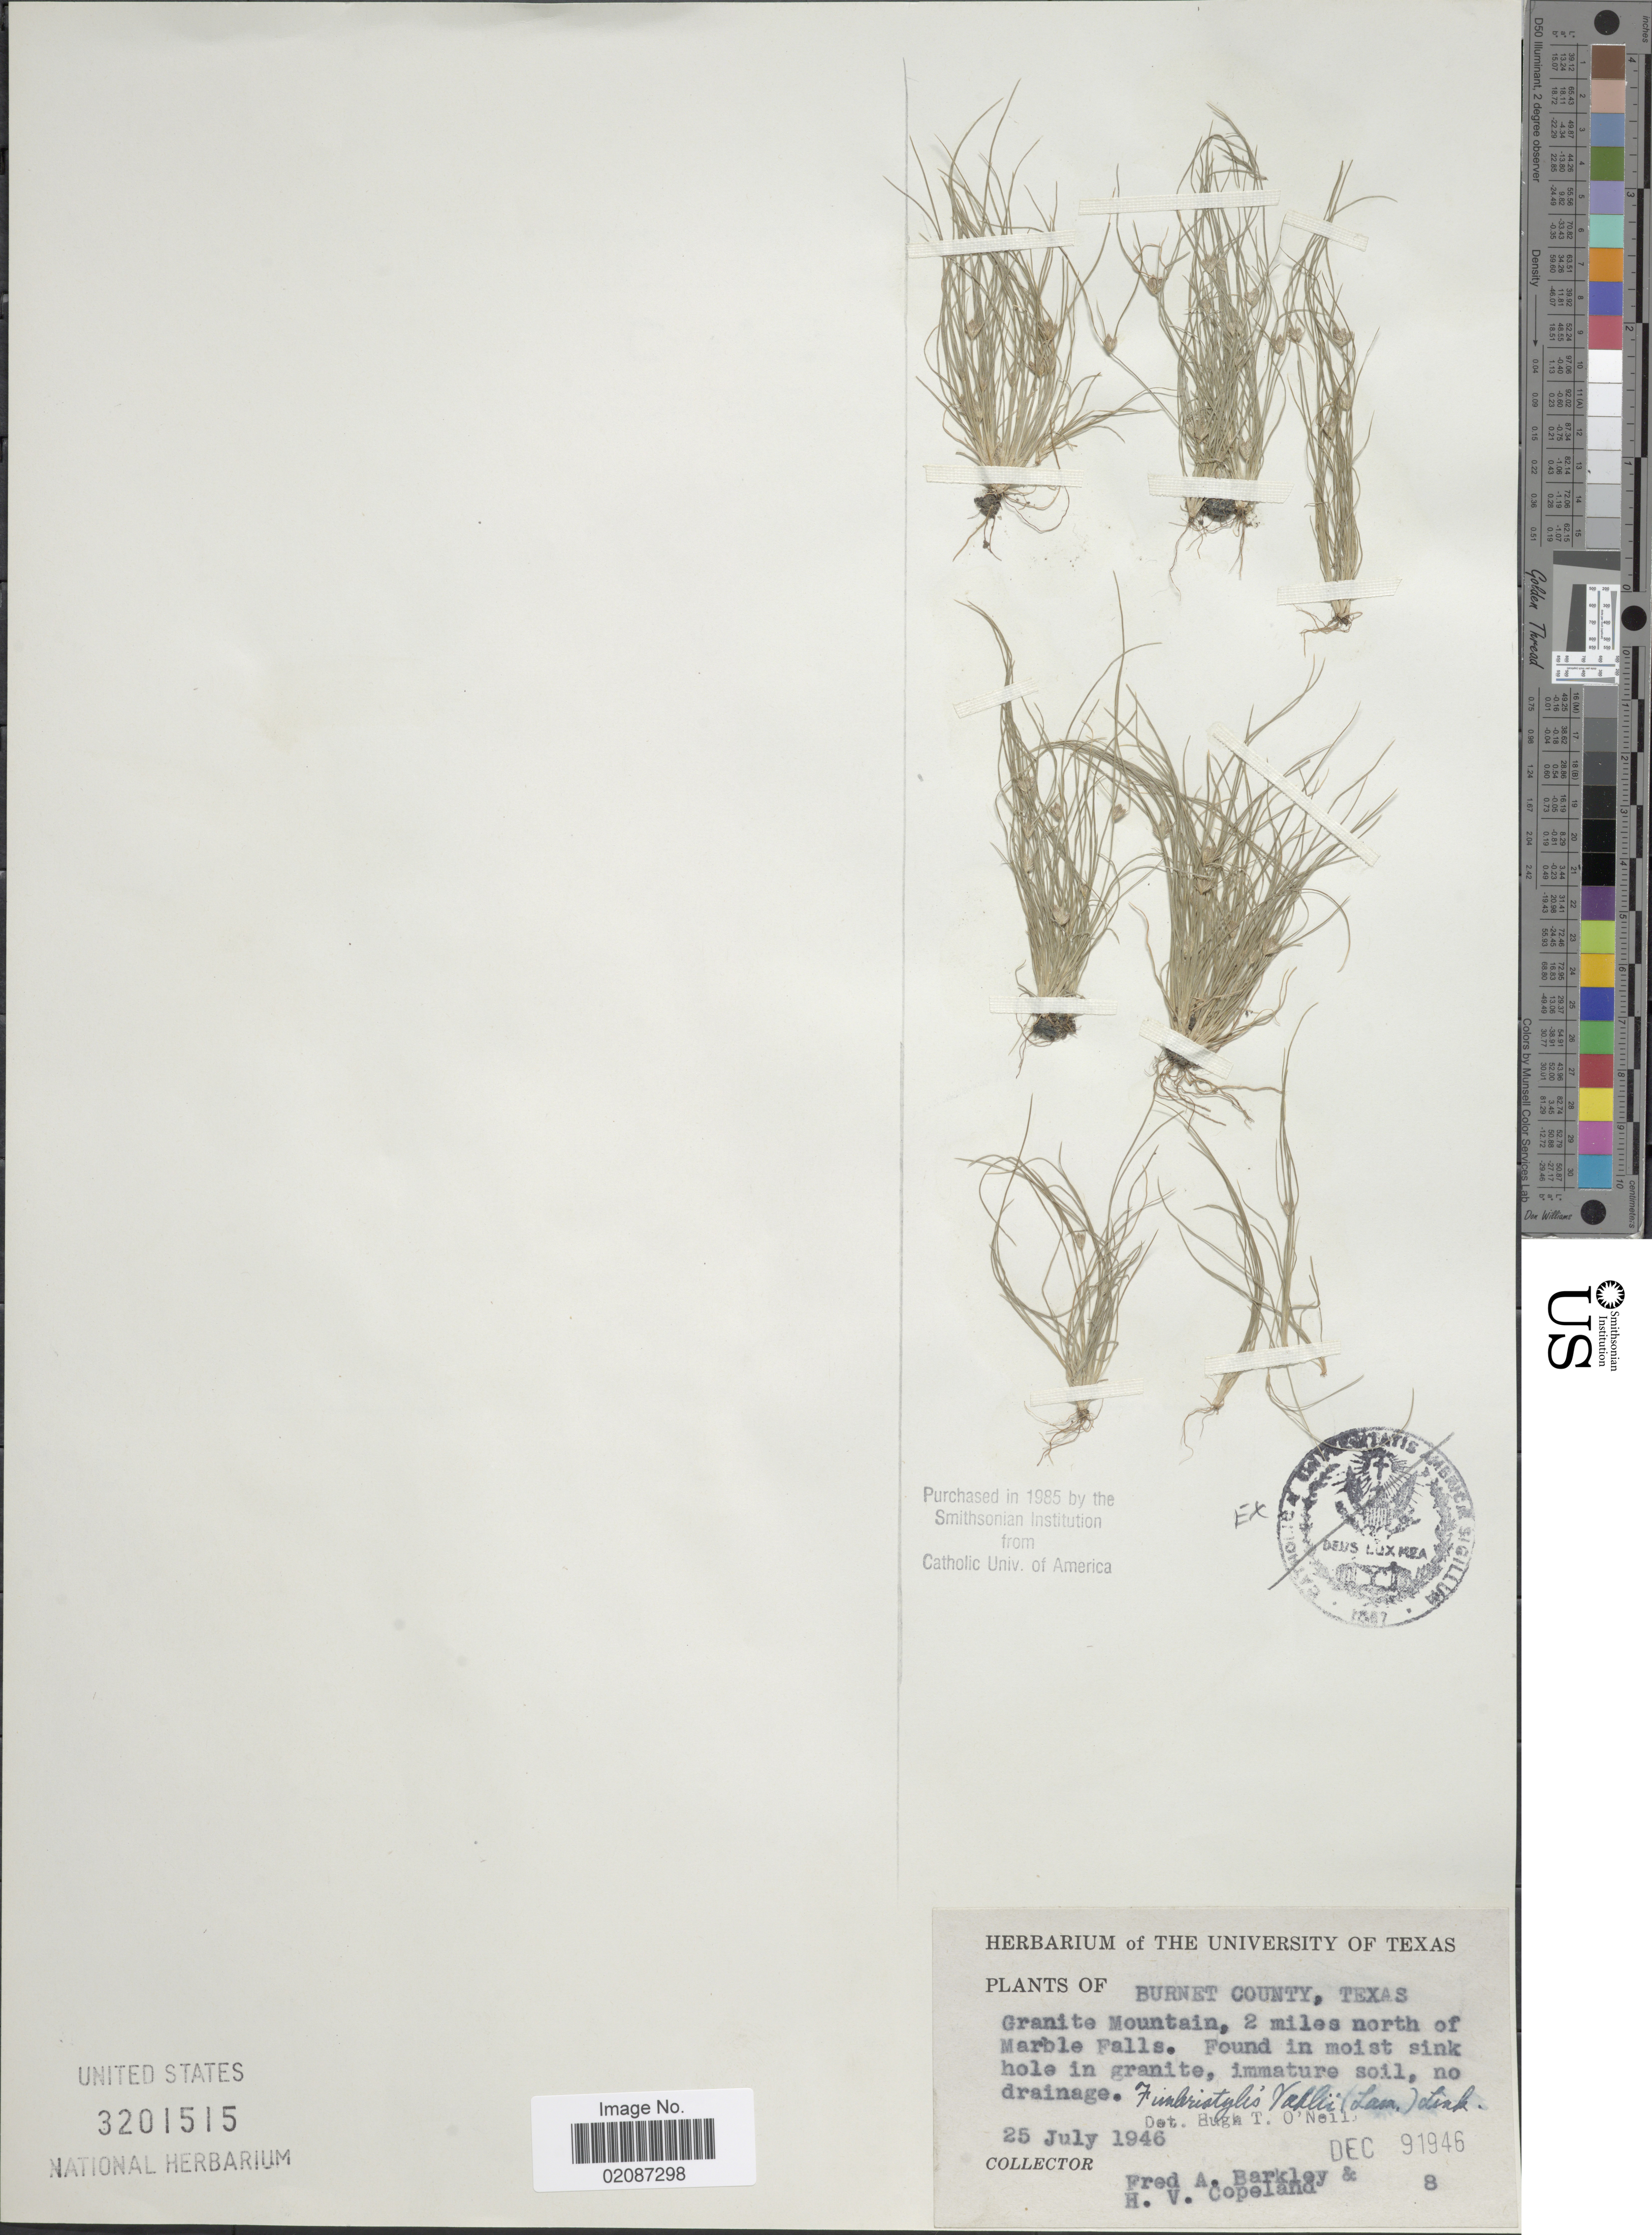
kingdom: Plantae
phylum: Tracheophyta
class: Liliopsida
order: Poales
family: Cyperaceae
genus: Fimbristylis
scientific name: Fimbristylis vahlii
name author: (Lam.) Link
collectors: F. A. Barkley & H. V. Copeland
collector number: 8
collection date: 1946-12-09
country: United States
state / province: Texas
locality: Burnet County, Granite Mountain, 2 miles north of Marble Falls, in moist sink hole in granite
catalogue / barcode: US 3201515